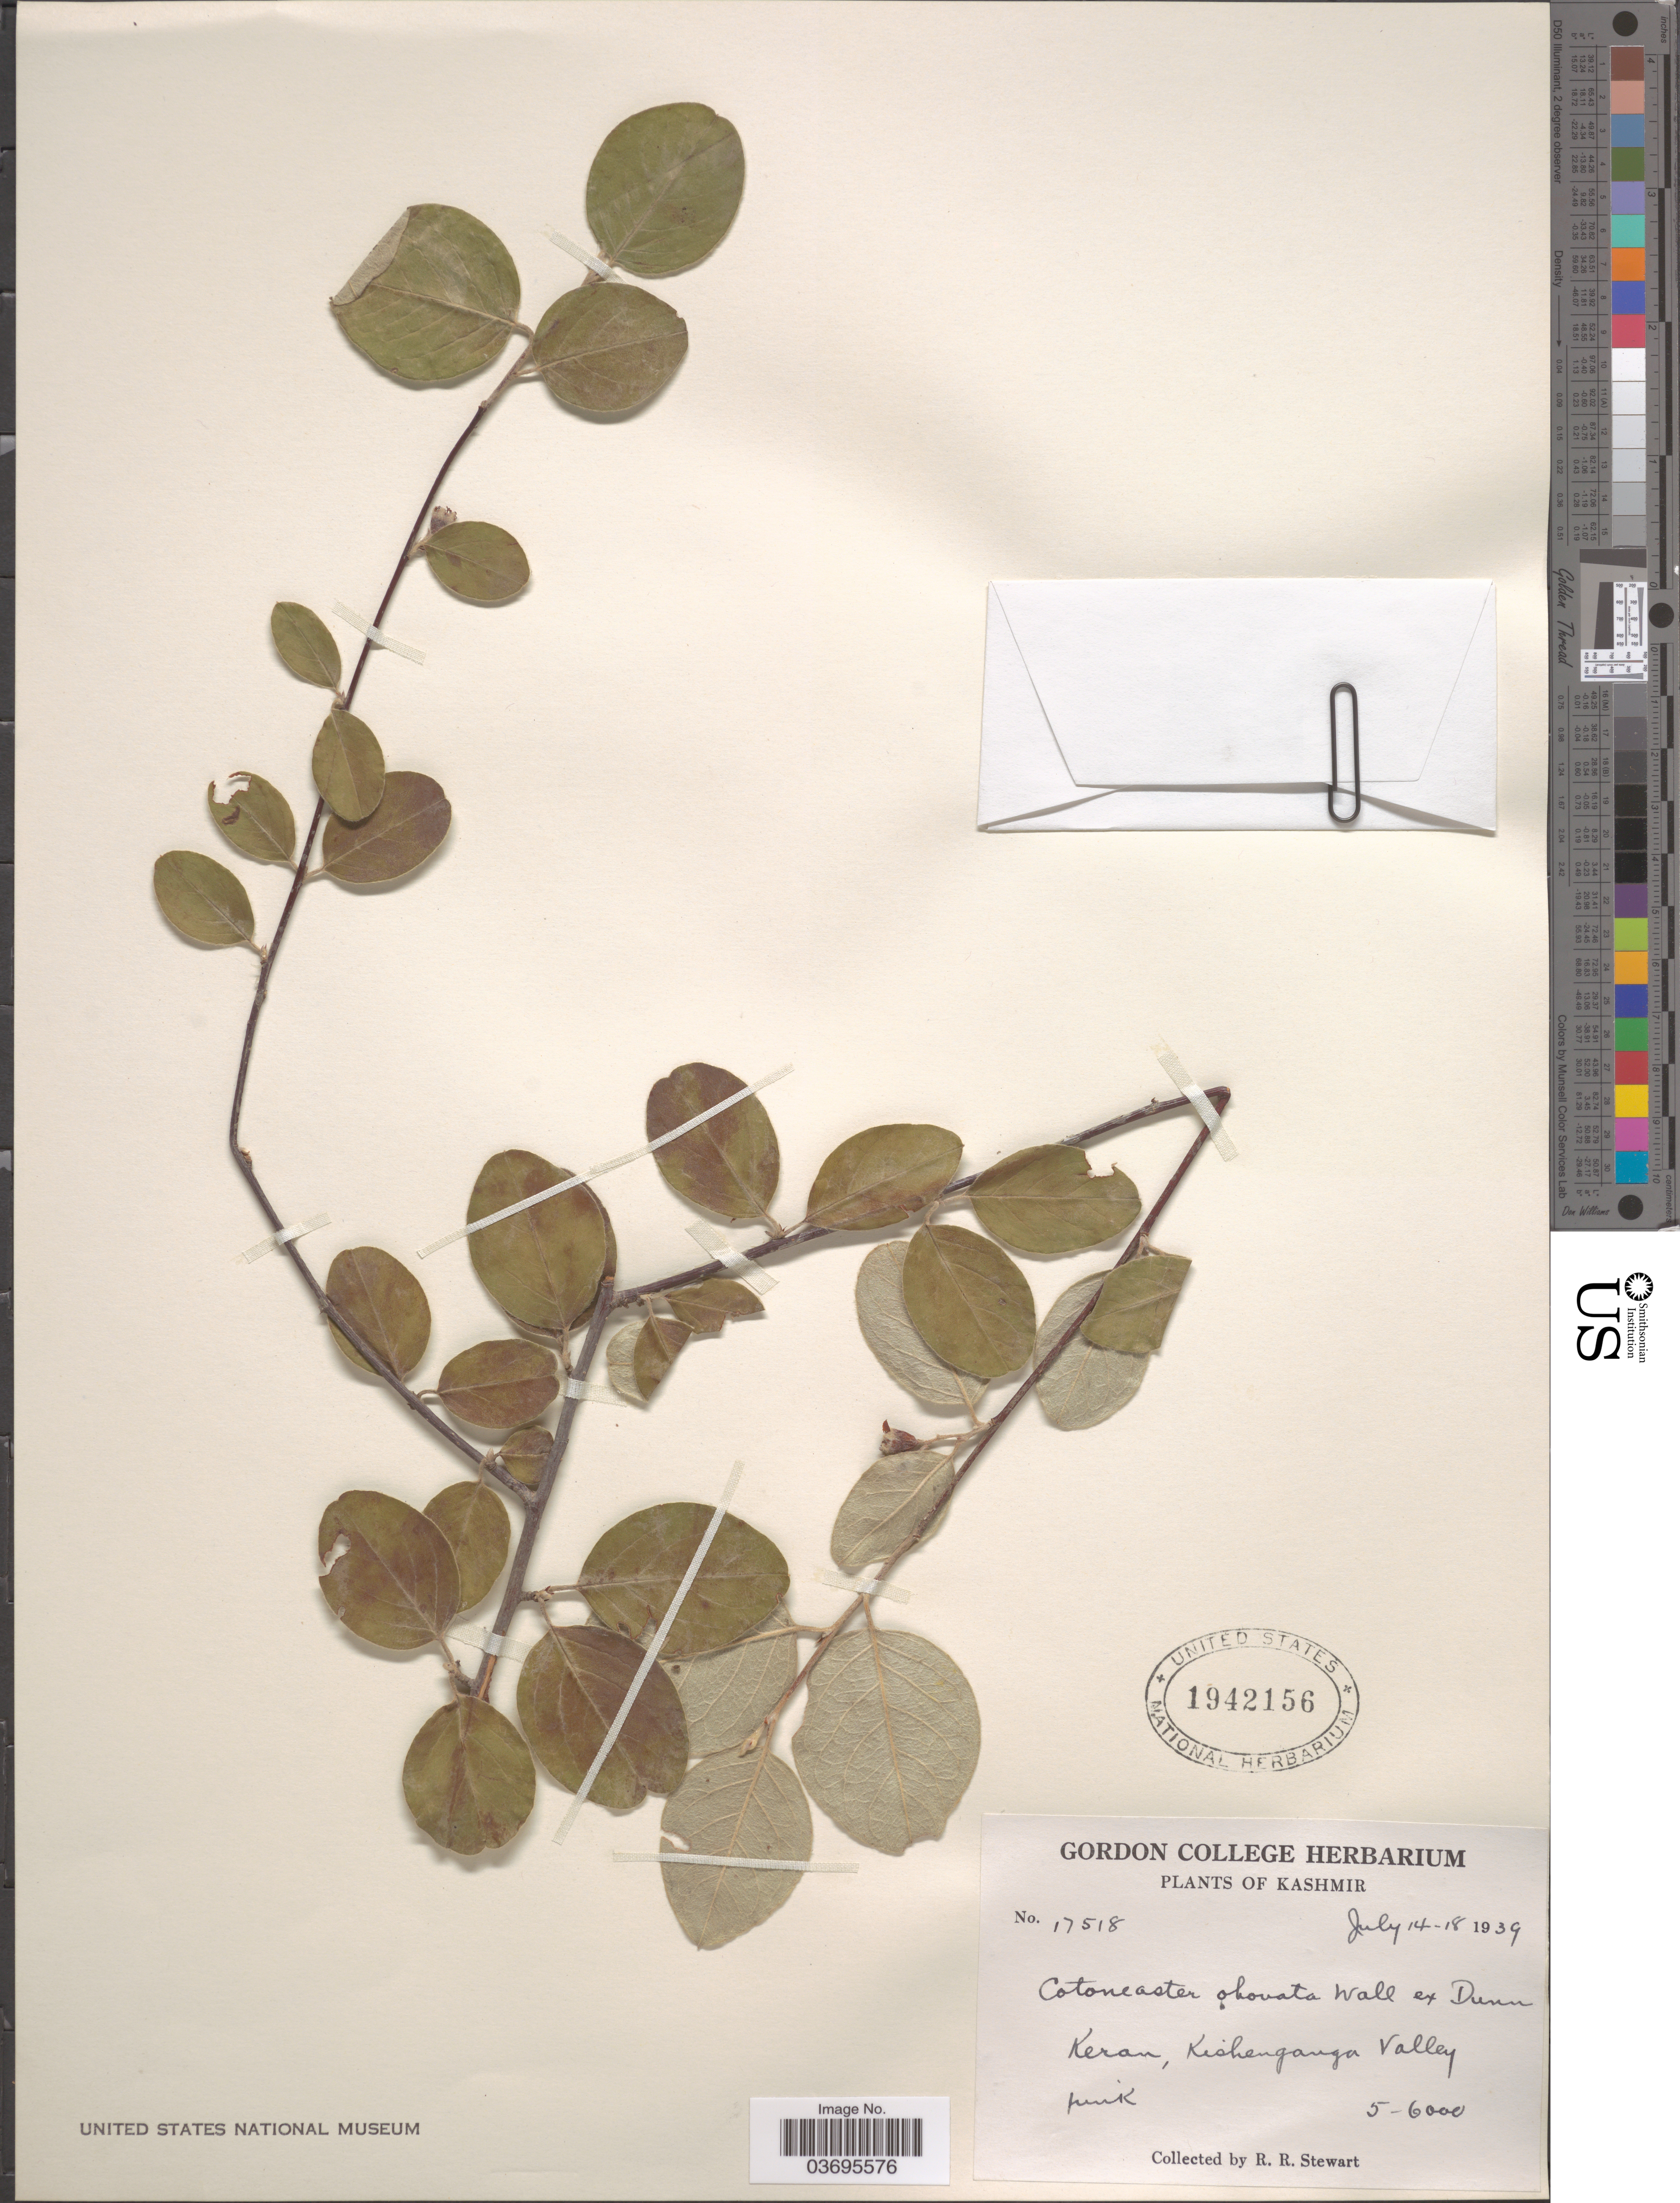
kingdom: Plantae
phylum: Tracheophyta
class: Magnoliopsida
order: Rosales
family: Rosaceae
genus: Cotoneaster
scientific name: Cotoneaster obovatus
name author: Wall. ex Dunn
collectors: R. Stewart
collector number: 17518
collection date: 1939-07-14/1939-07-18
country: India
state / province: Jammu and Kashmir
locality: Kashmir. Keran, Kishenganga Valley.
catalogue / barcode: US 1942156